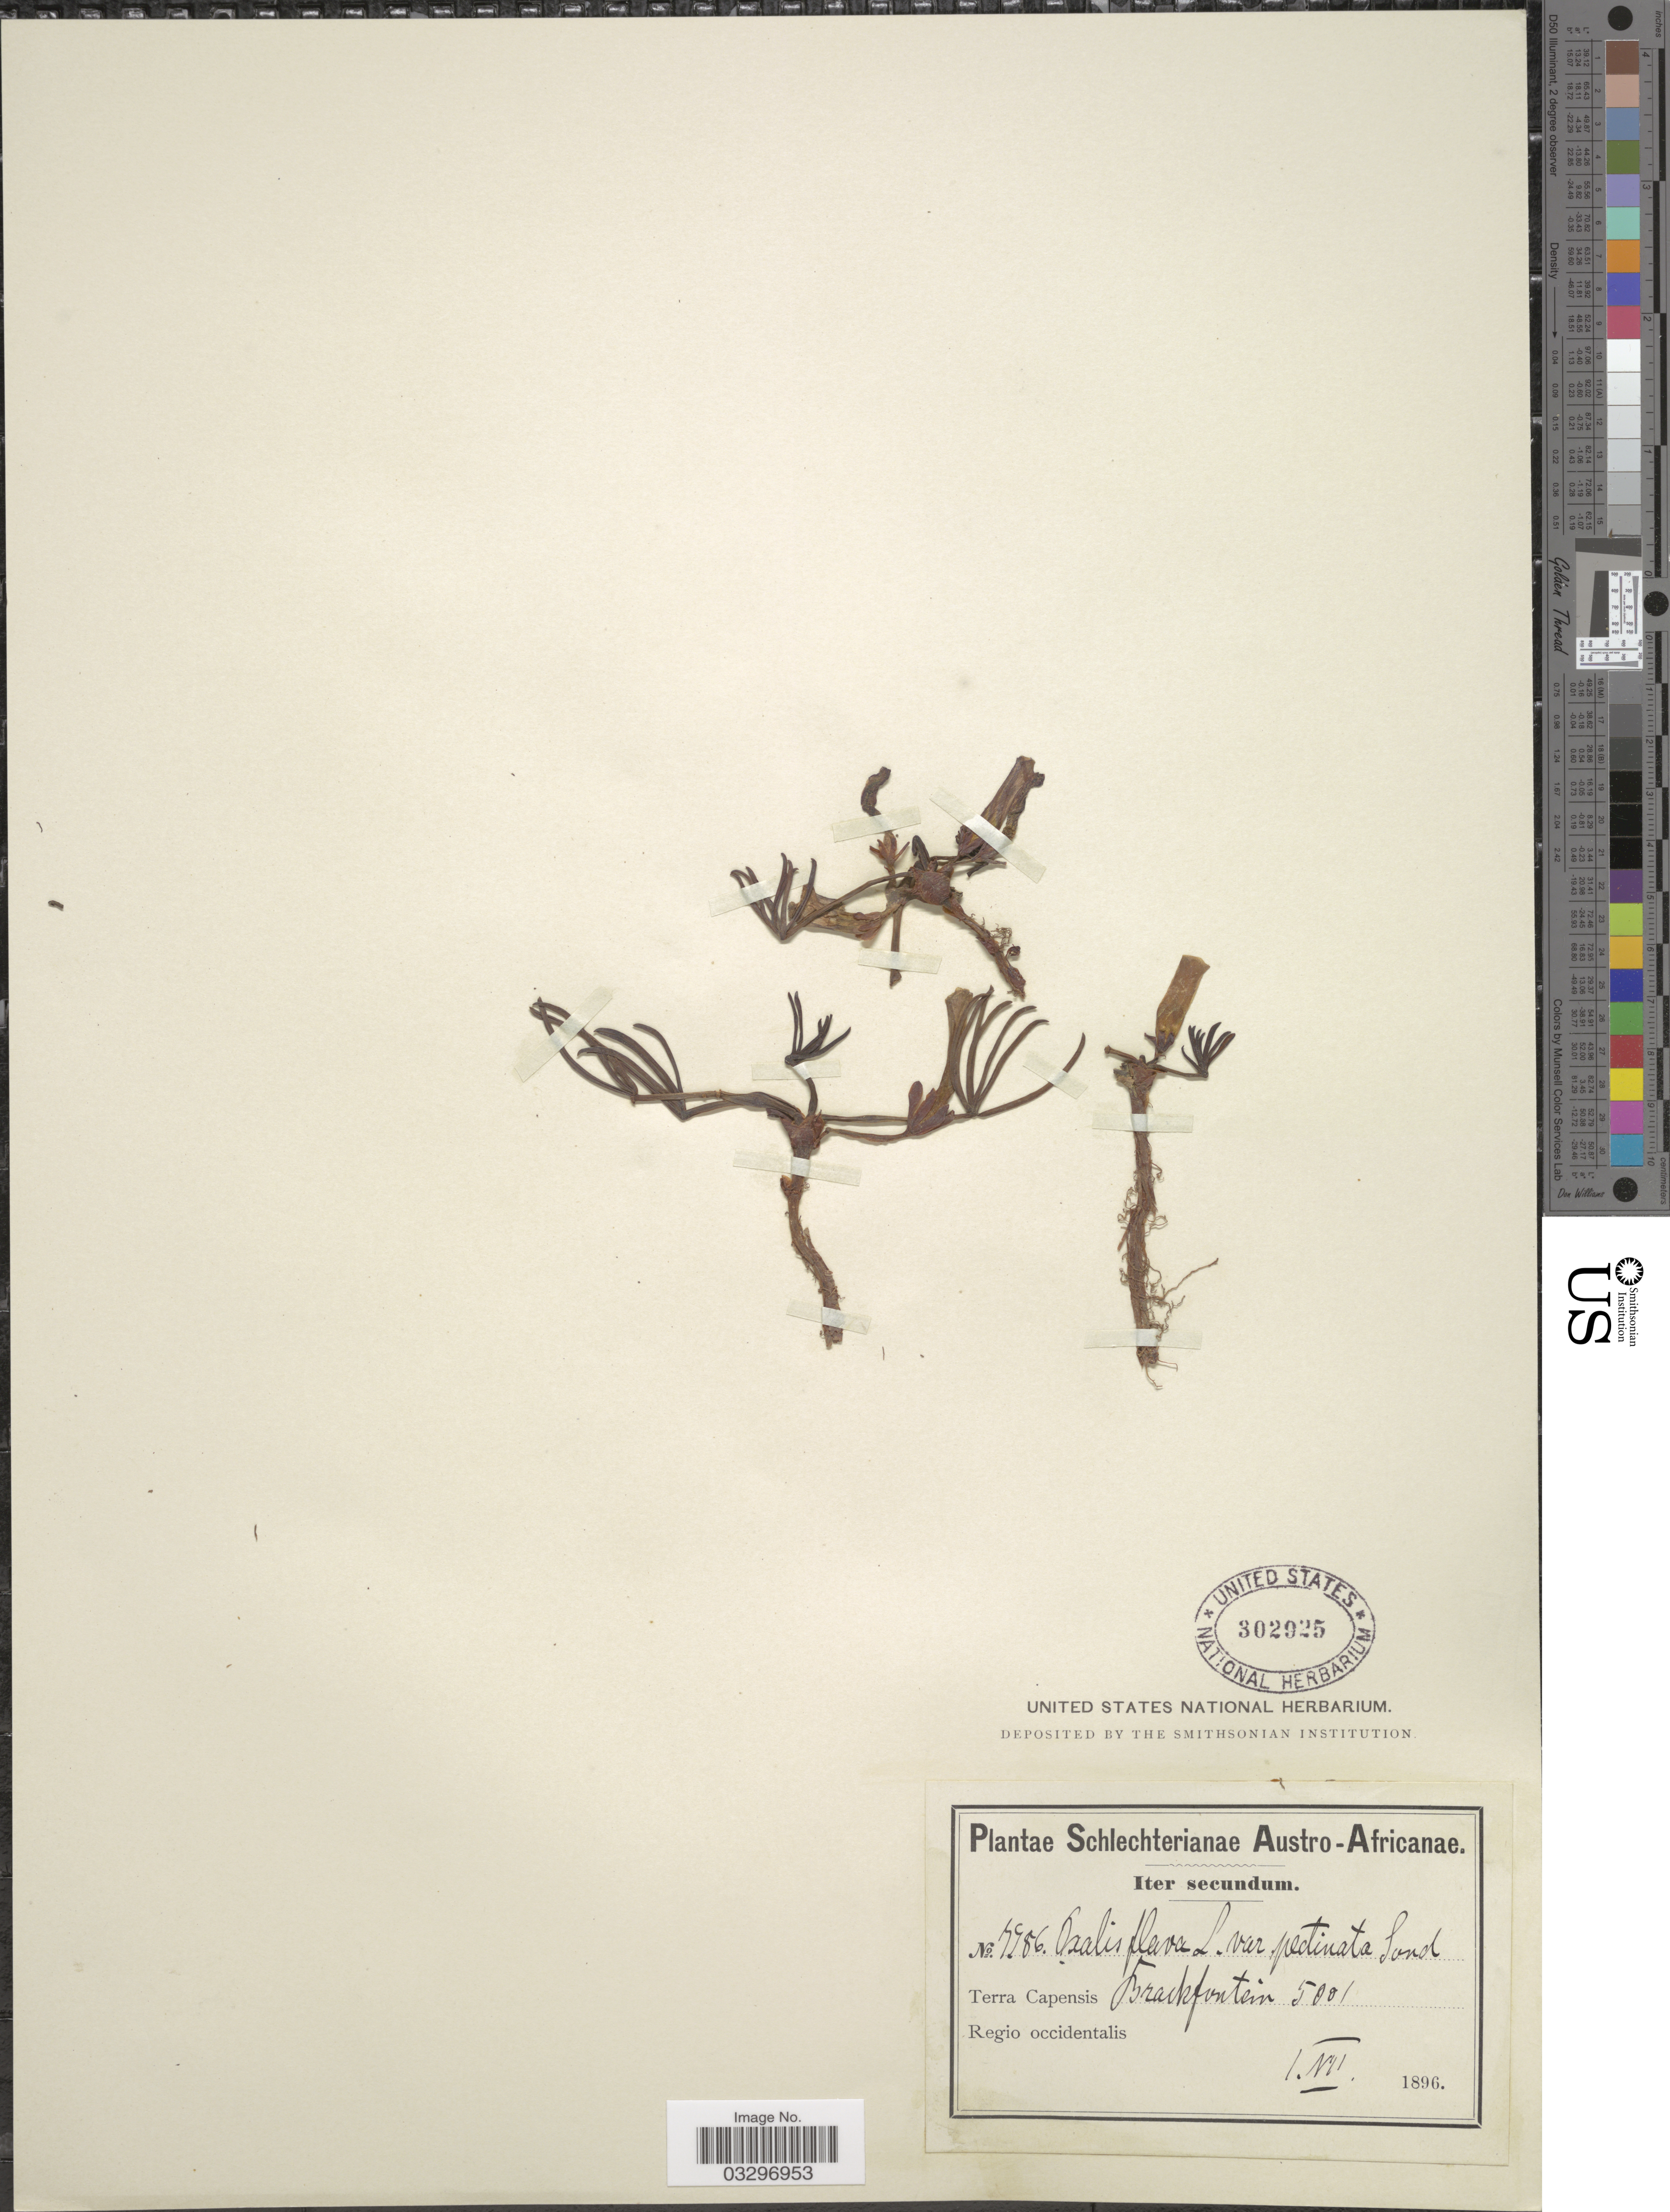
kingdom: Plantae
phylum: Tracheophyta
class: Magnoliopsida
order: Oxalidales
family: Oxalidaceae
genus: Oxalis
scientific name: Oxalis flava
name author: L.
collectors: Schlechter, --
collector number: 7986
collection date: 1896-07-01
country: South Africa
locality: Austro-Africanae. Terra Capensis. Brackfontein. Regio occidentalis.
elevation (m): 152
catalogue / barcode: US 302925